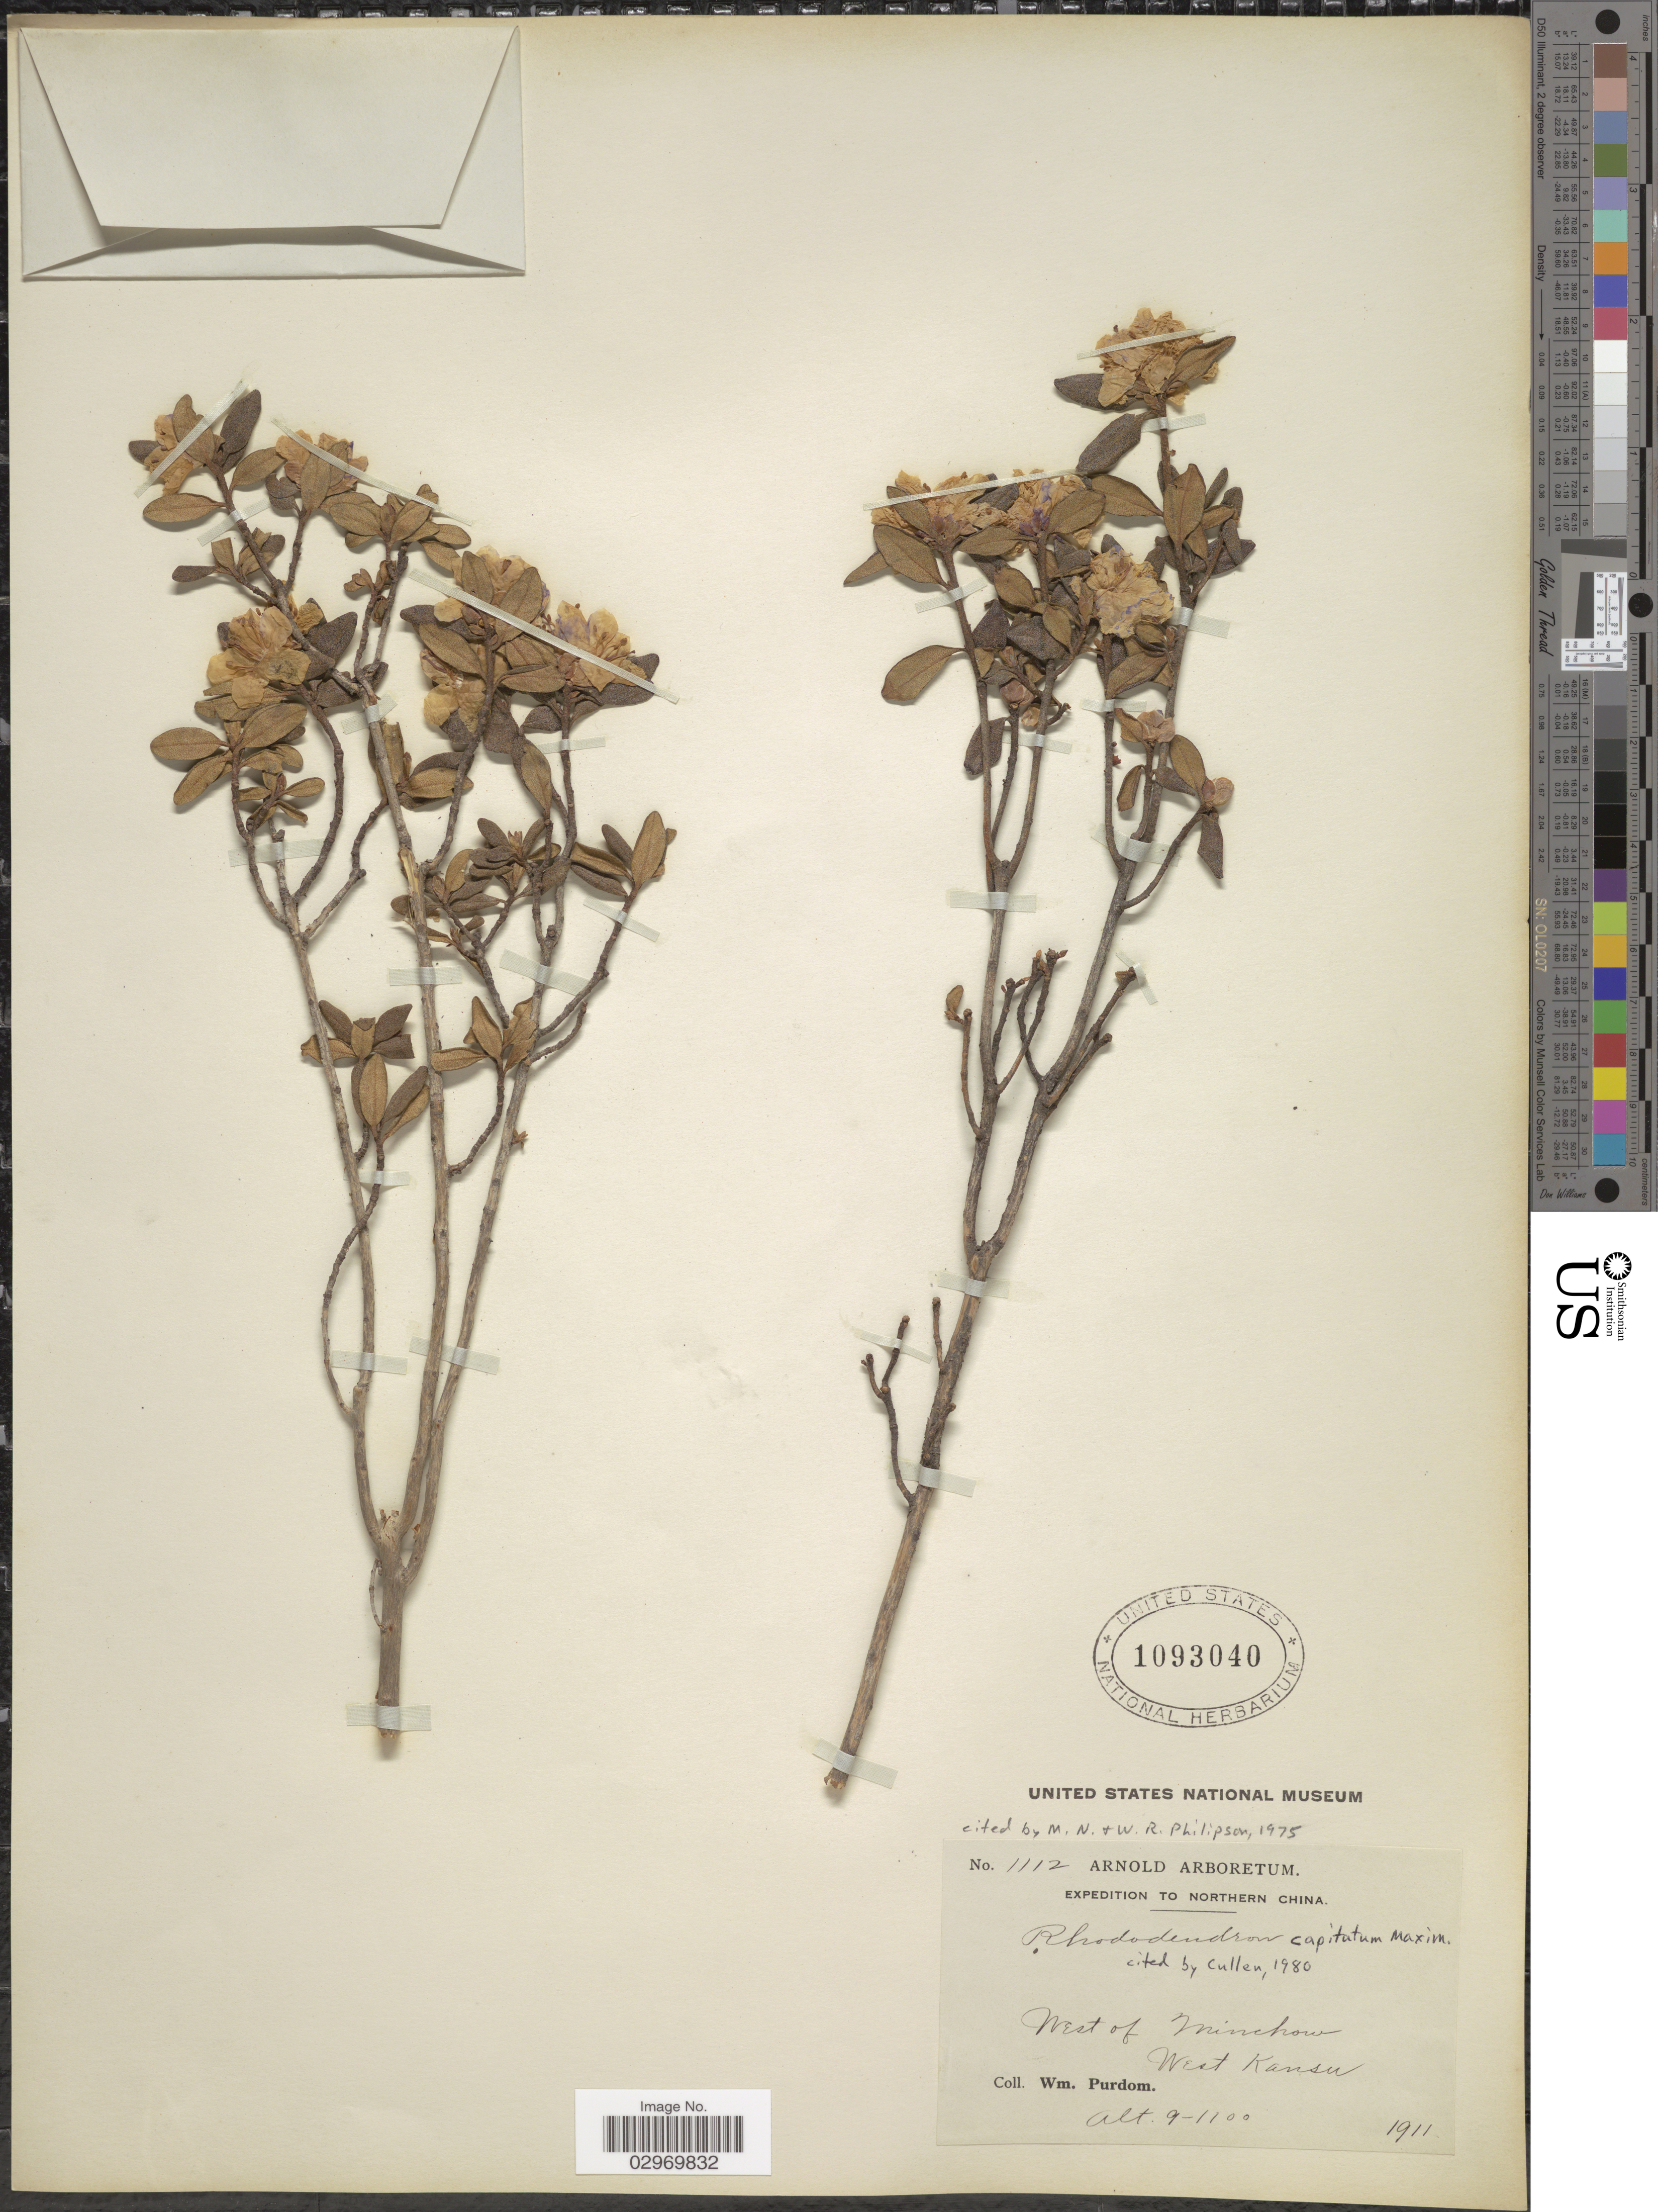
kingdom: Plantae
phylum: Tracheophyta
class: Magnoliopsida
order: Ericales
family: Ericaceae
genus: Rhododendron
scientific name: Rhododendron capitatum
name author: Maxim.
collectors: W. Purdom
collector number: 1112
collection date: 1911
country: China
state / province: Gansu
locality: Northern China, West of Minchow, West Kansu.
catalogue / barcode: US 1093040